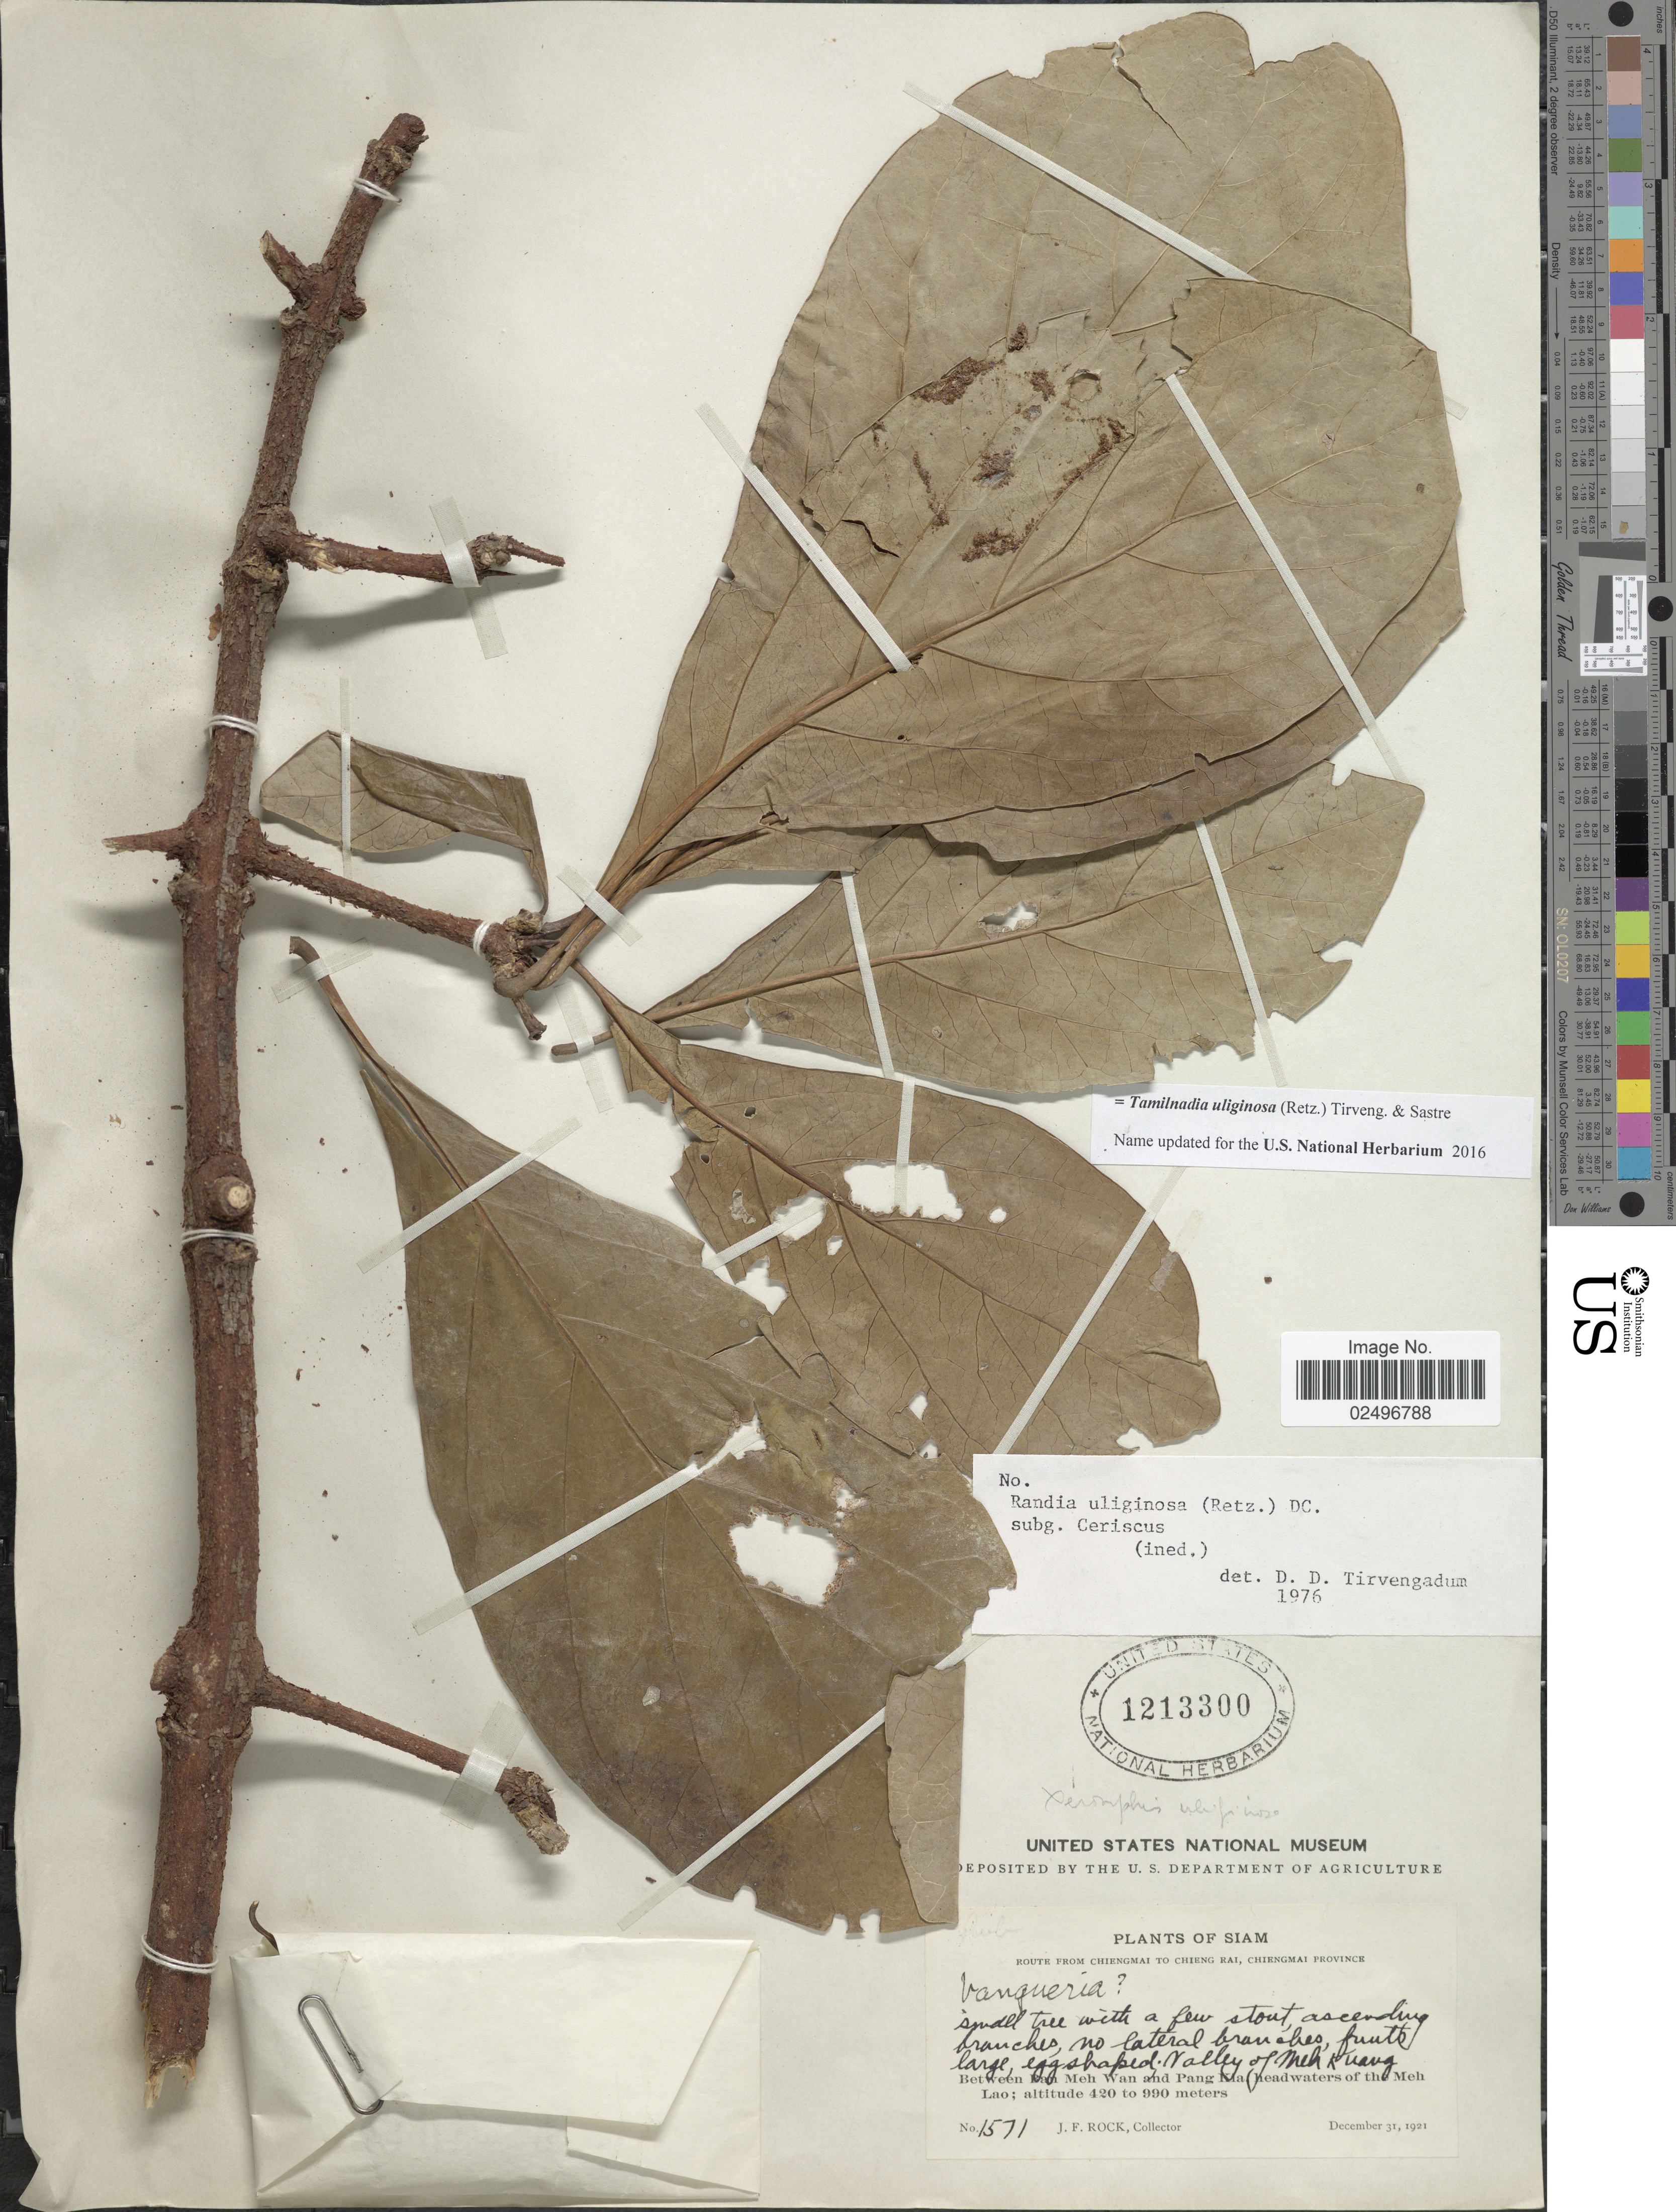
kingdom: Plantae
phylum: Tracheophyta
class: Magnoliopsida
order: Gentianales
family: Rubiaceae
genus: Tamilnadia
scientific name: Tamilnadia uliginosa (Retz.) Tirvengadum comb. nov.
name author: (Retz.) Tirveng.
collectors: J. Rock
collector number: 1571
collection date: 1921-12-31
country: Thailand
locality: Siam, Route from Chiengmai to Chieng Rai, Chiengmai Province, Valley of Meh Kuang, Between Pan Meh Wan and Pang Kia headwaters of the Meh Lao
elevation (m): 420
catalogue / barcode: US 1213300